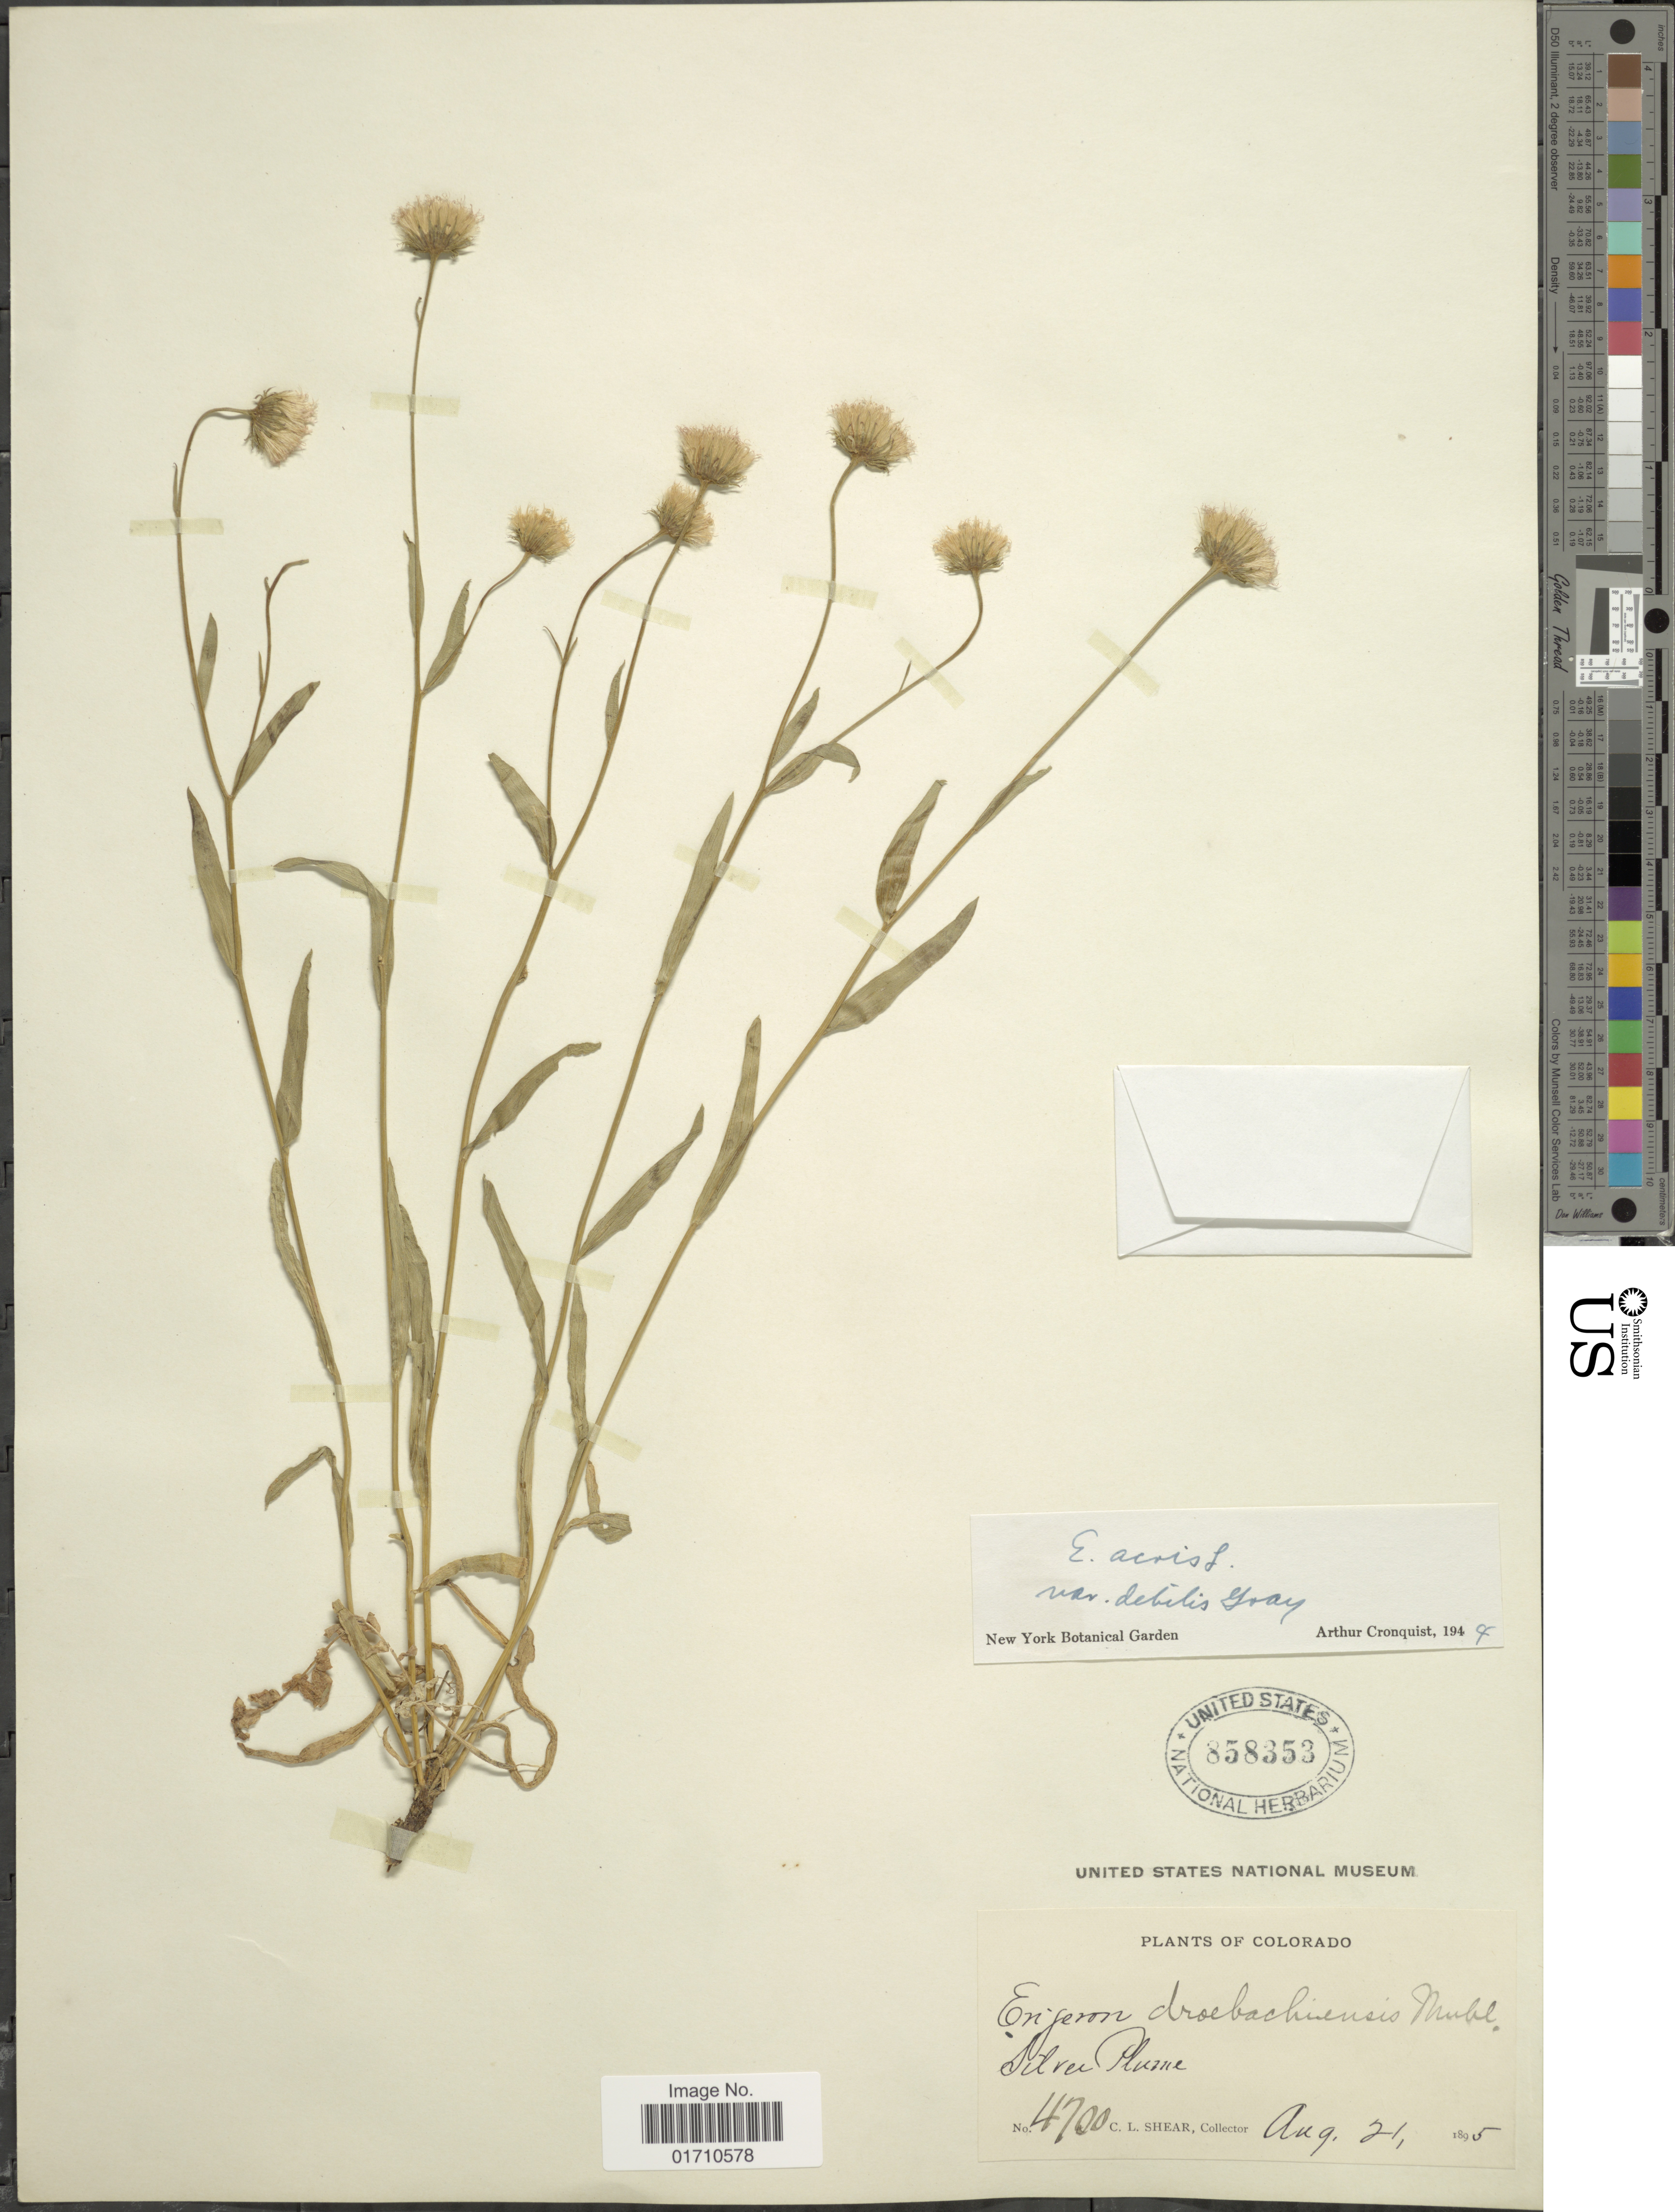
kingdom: Plantae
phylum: Tracheophyta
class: Magnoliopsida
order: Asterales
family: Asteraceae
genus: Erigeron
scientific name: Erigeron acris var. debilis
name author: A. Gray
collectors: C. L. Shear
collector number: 4700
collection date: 1895-08-21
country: United States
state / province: Colorado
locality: Silver Plume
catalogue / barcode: US 858353